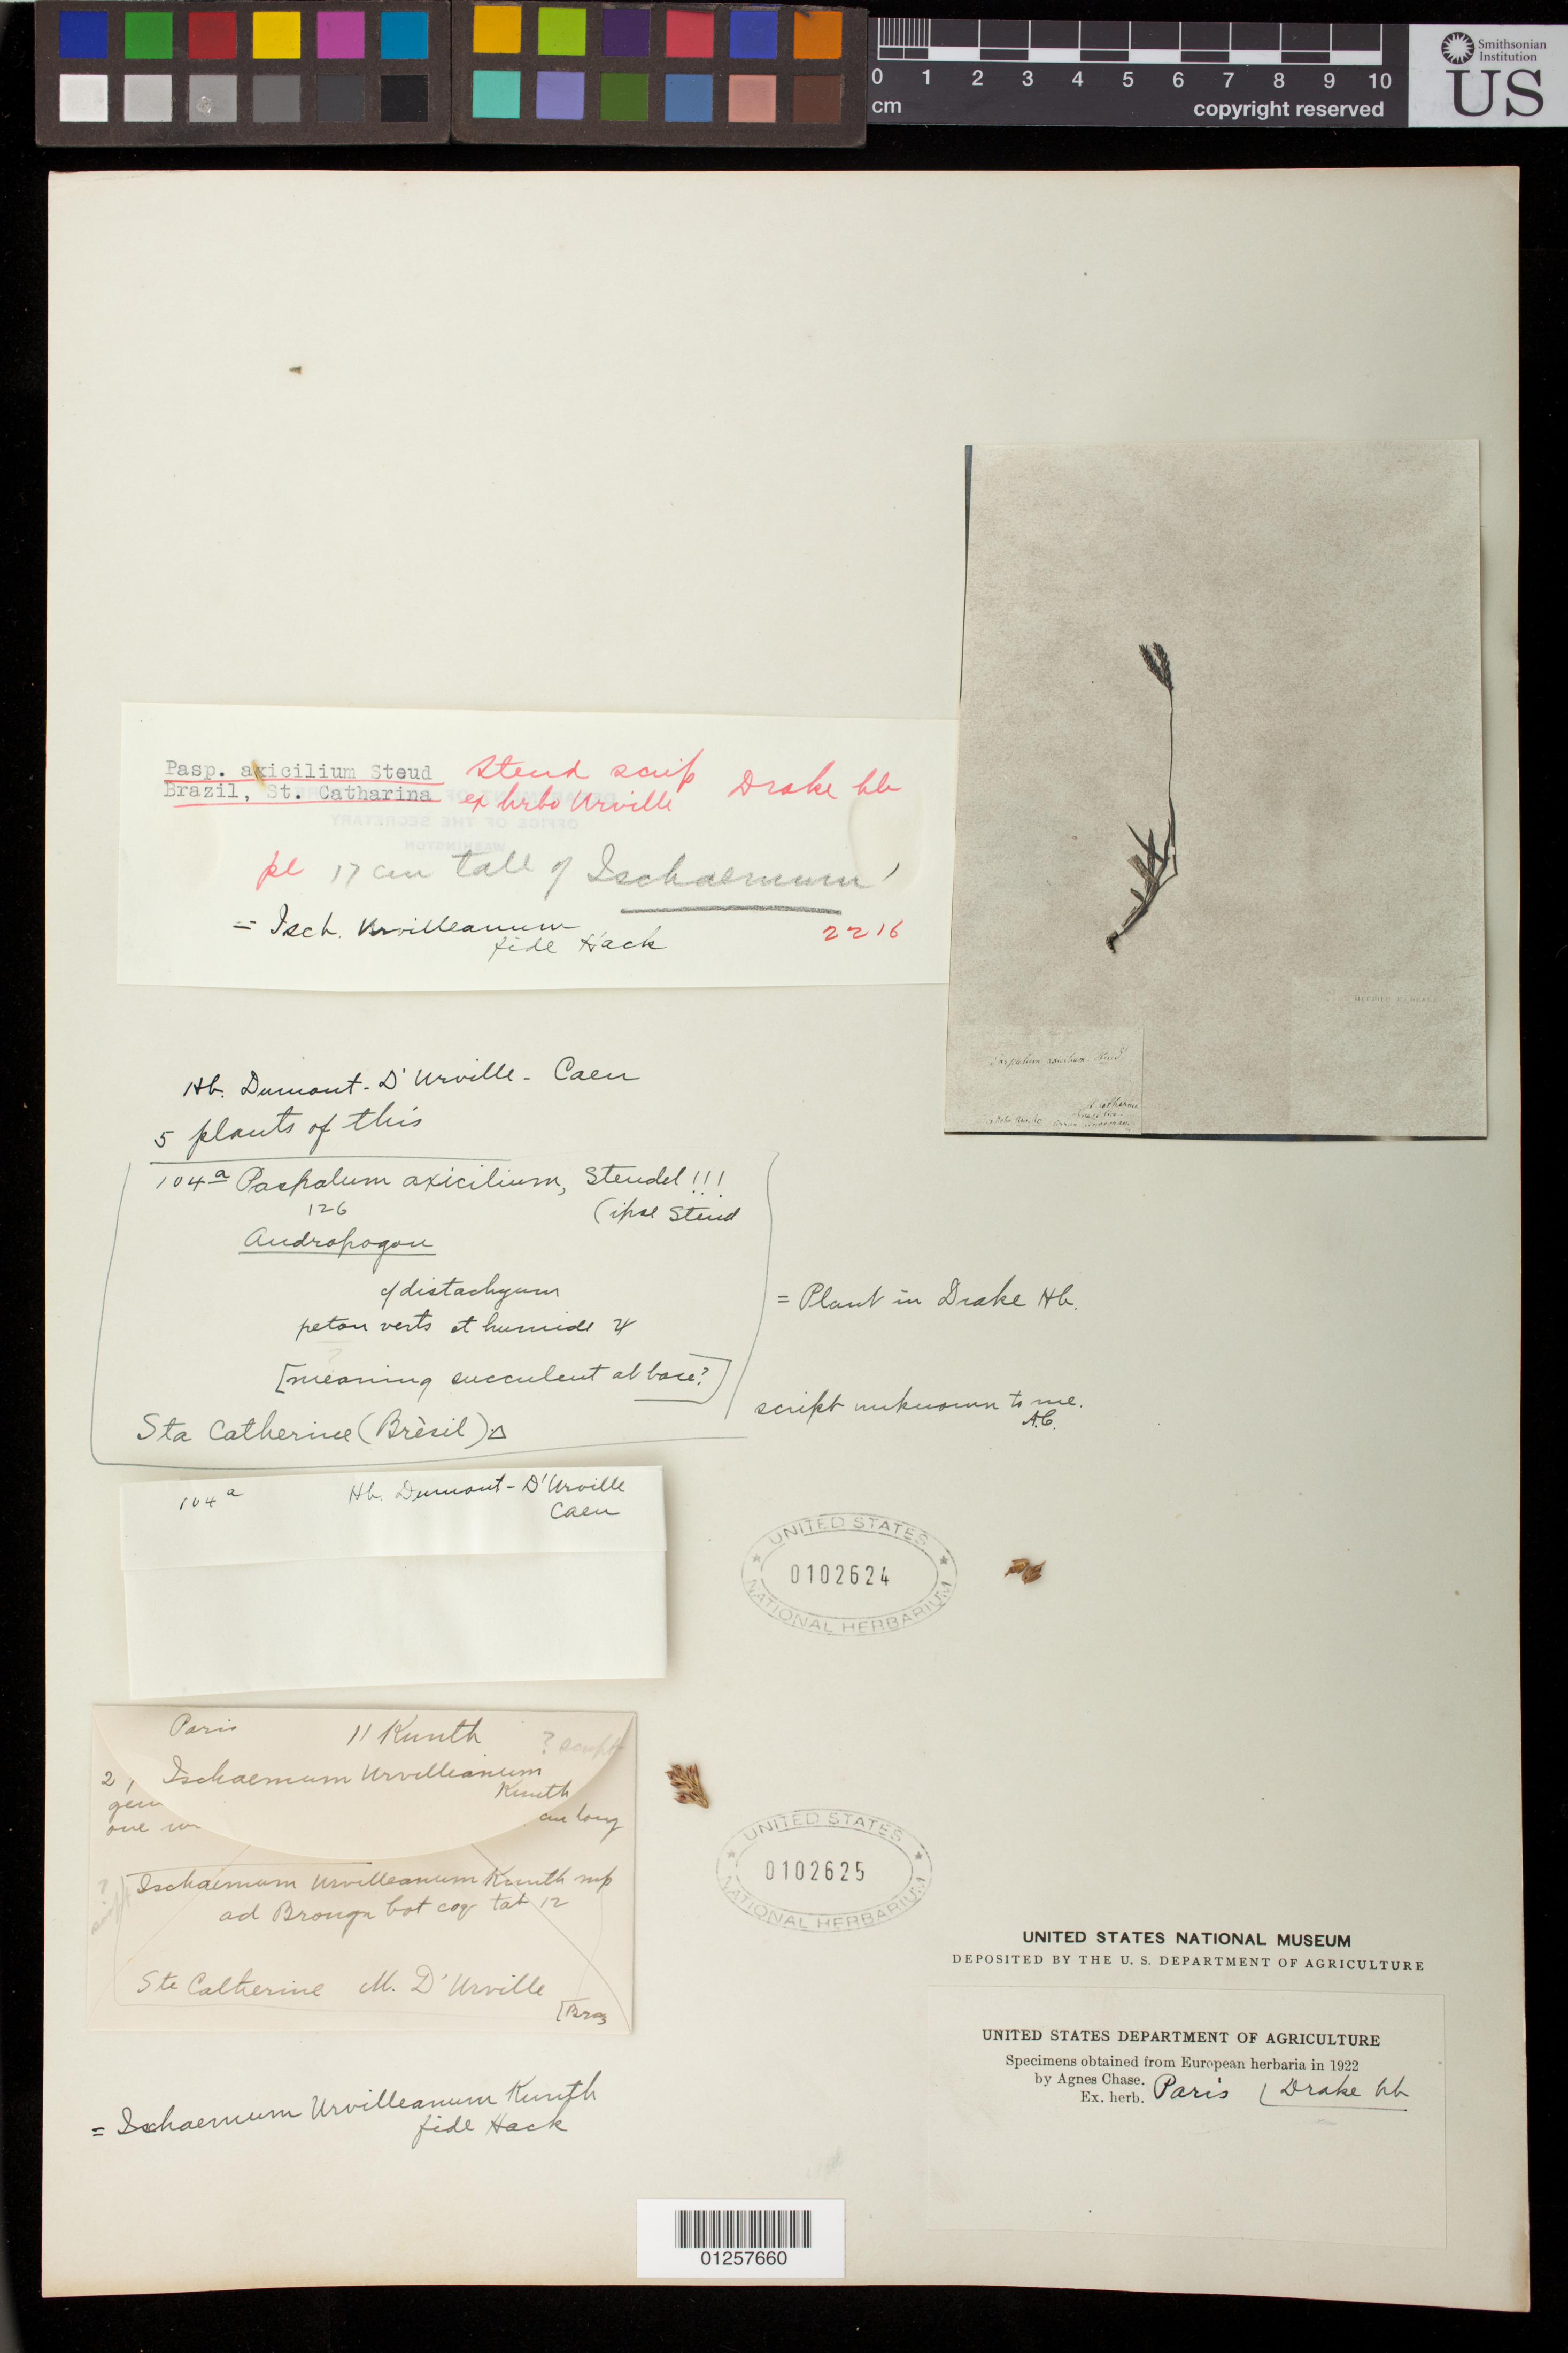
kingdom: Plantae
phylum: Tracheophyta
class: Liliopsida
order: Poales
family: Poaceae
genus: Ischaemum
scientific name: Ischaemum urvilleanum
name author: Kunth ex Brongn.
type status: Possible Type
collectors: J. d'Urville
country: Brazil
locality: Sta Catherine.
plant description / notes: Fragmentary material of type specimen ex herb Paris.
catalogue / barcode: US 102625-2